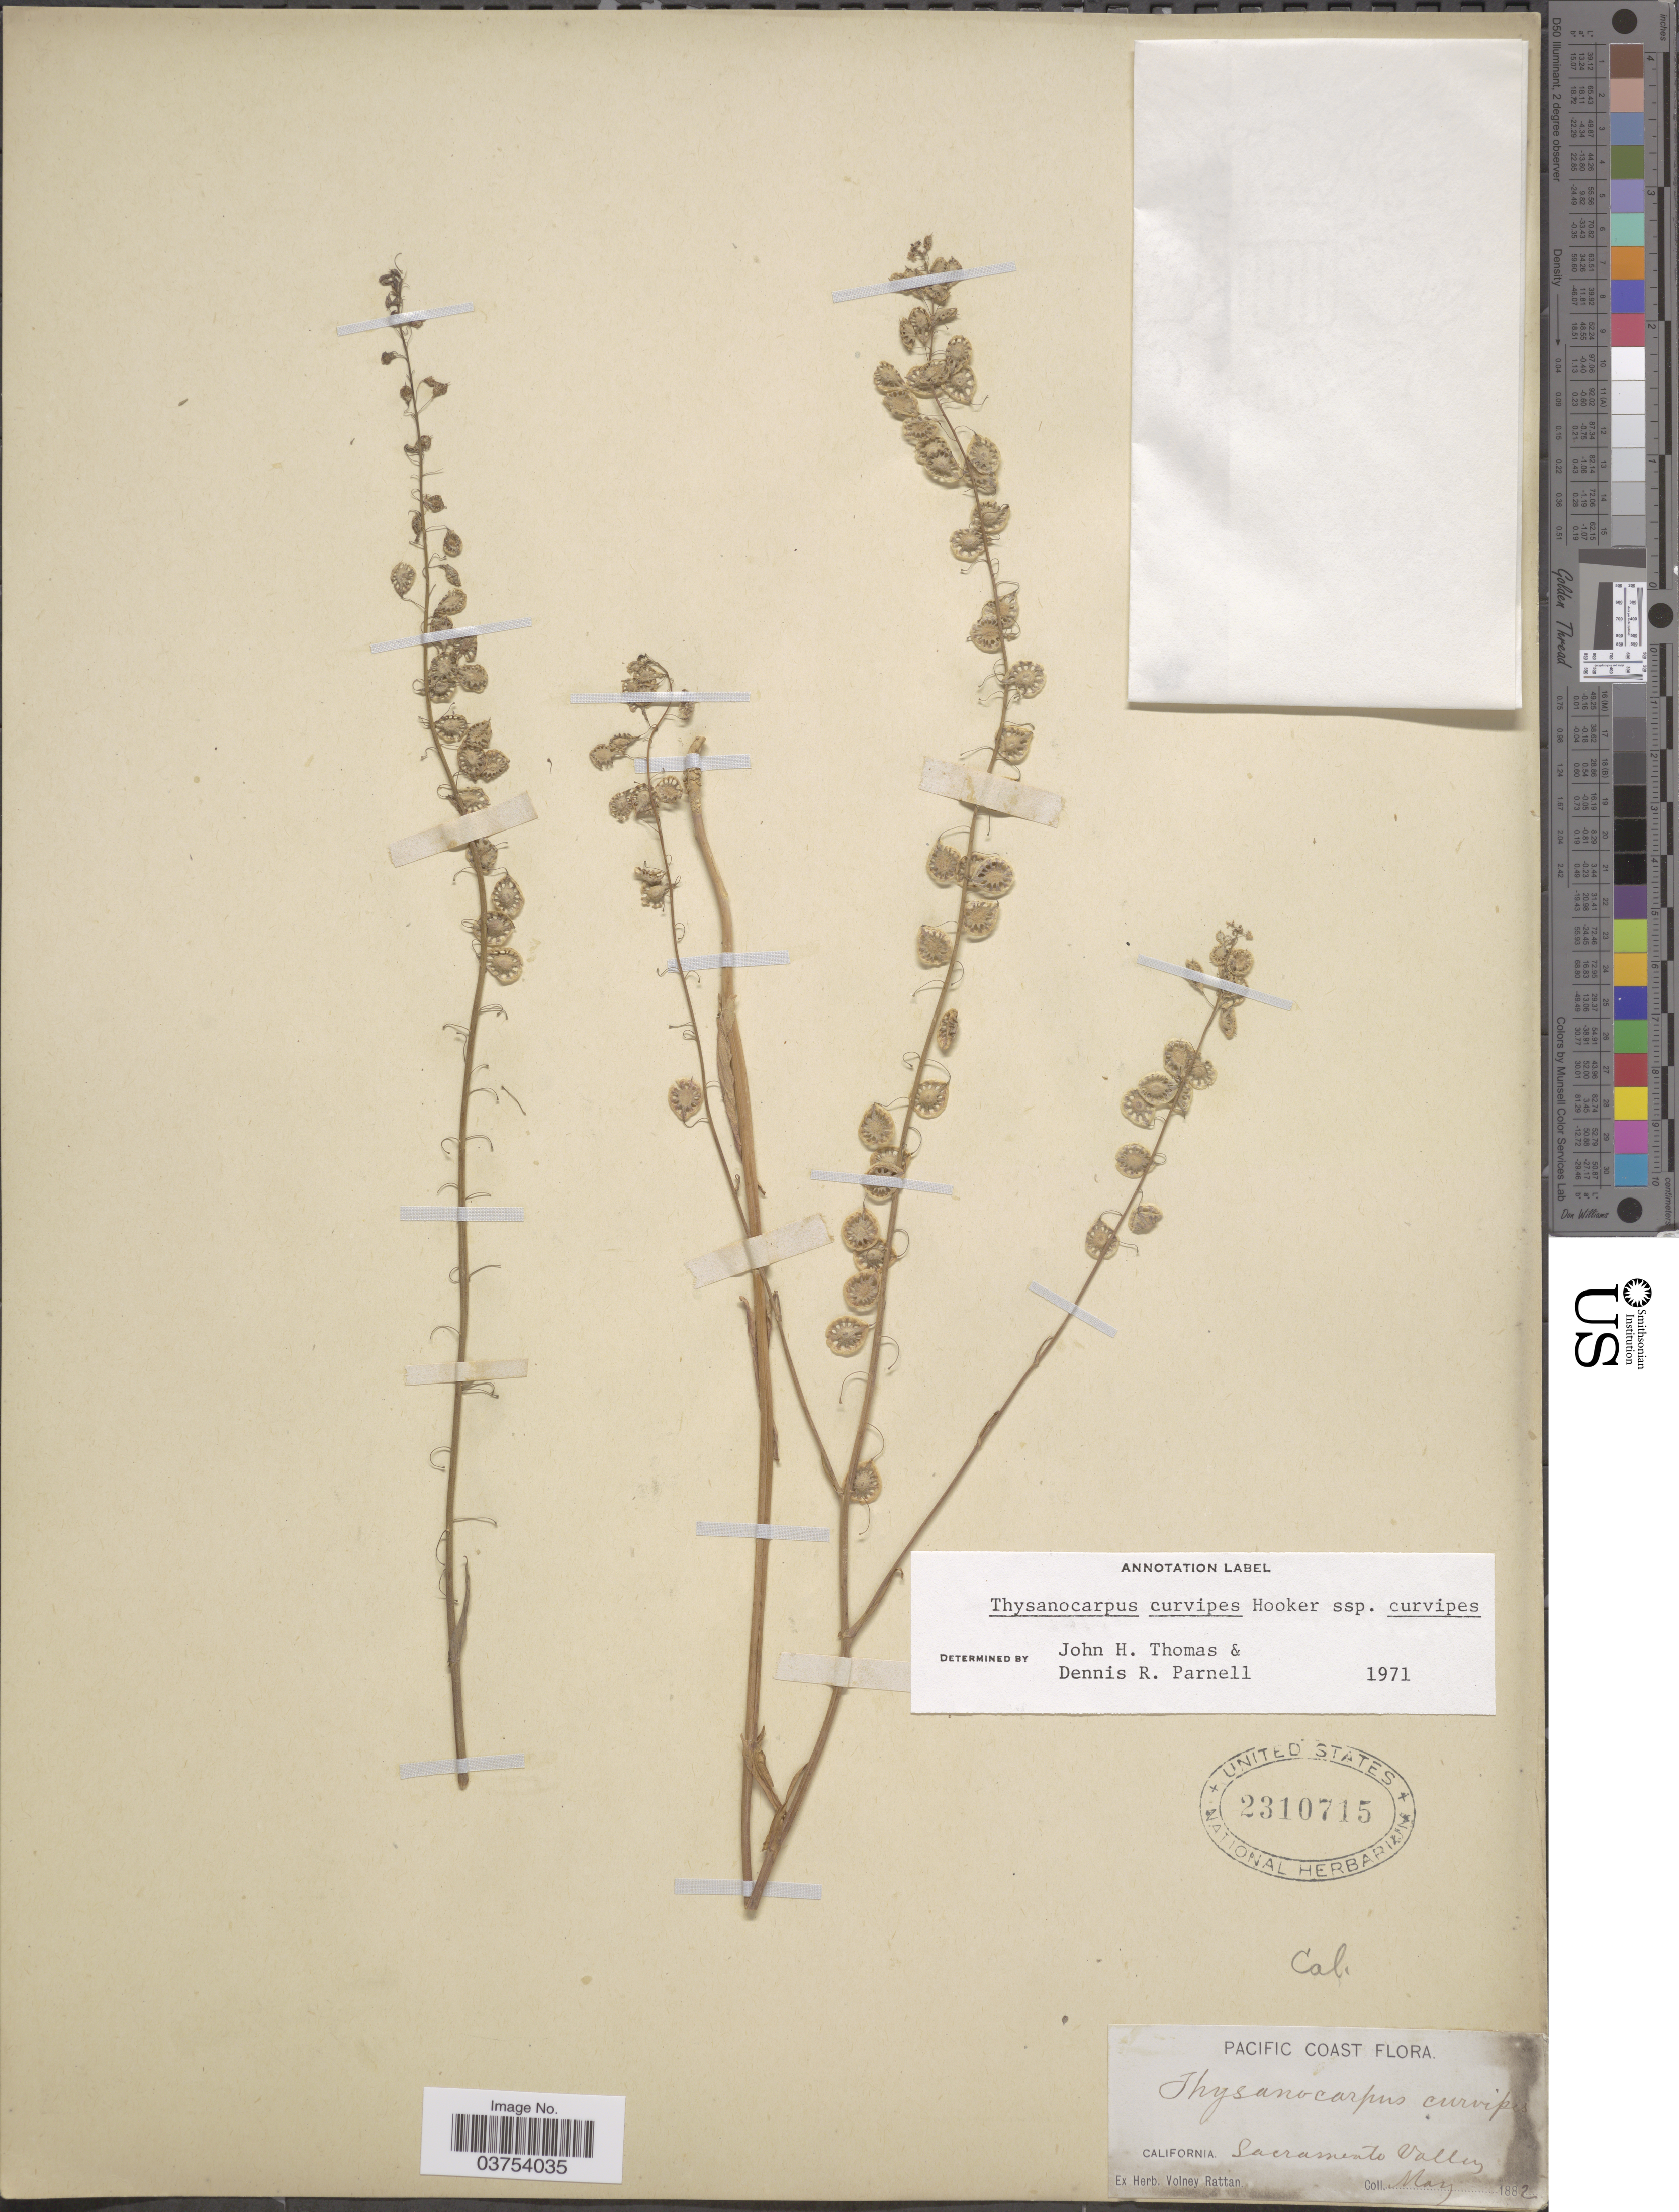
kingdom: Plantae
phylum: Tracheophyta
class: Magnoliopsida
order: Brassicales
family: Brassicaceae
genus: Thysanocarpus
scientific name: Thysanocarpus curvipes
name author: Hook.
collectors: ex herb. Voiney Rattan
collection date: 1882-05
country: United States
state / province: California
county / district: Sacramento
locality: Pacific Coast. Sacramento Valley.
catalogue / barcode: US 2310715